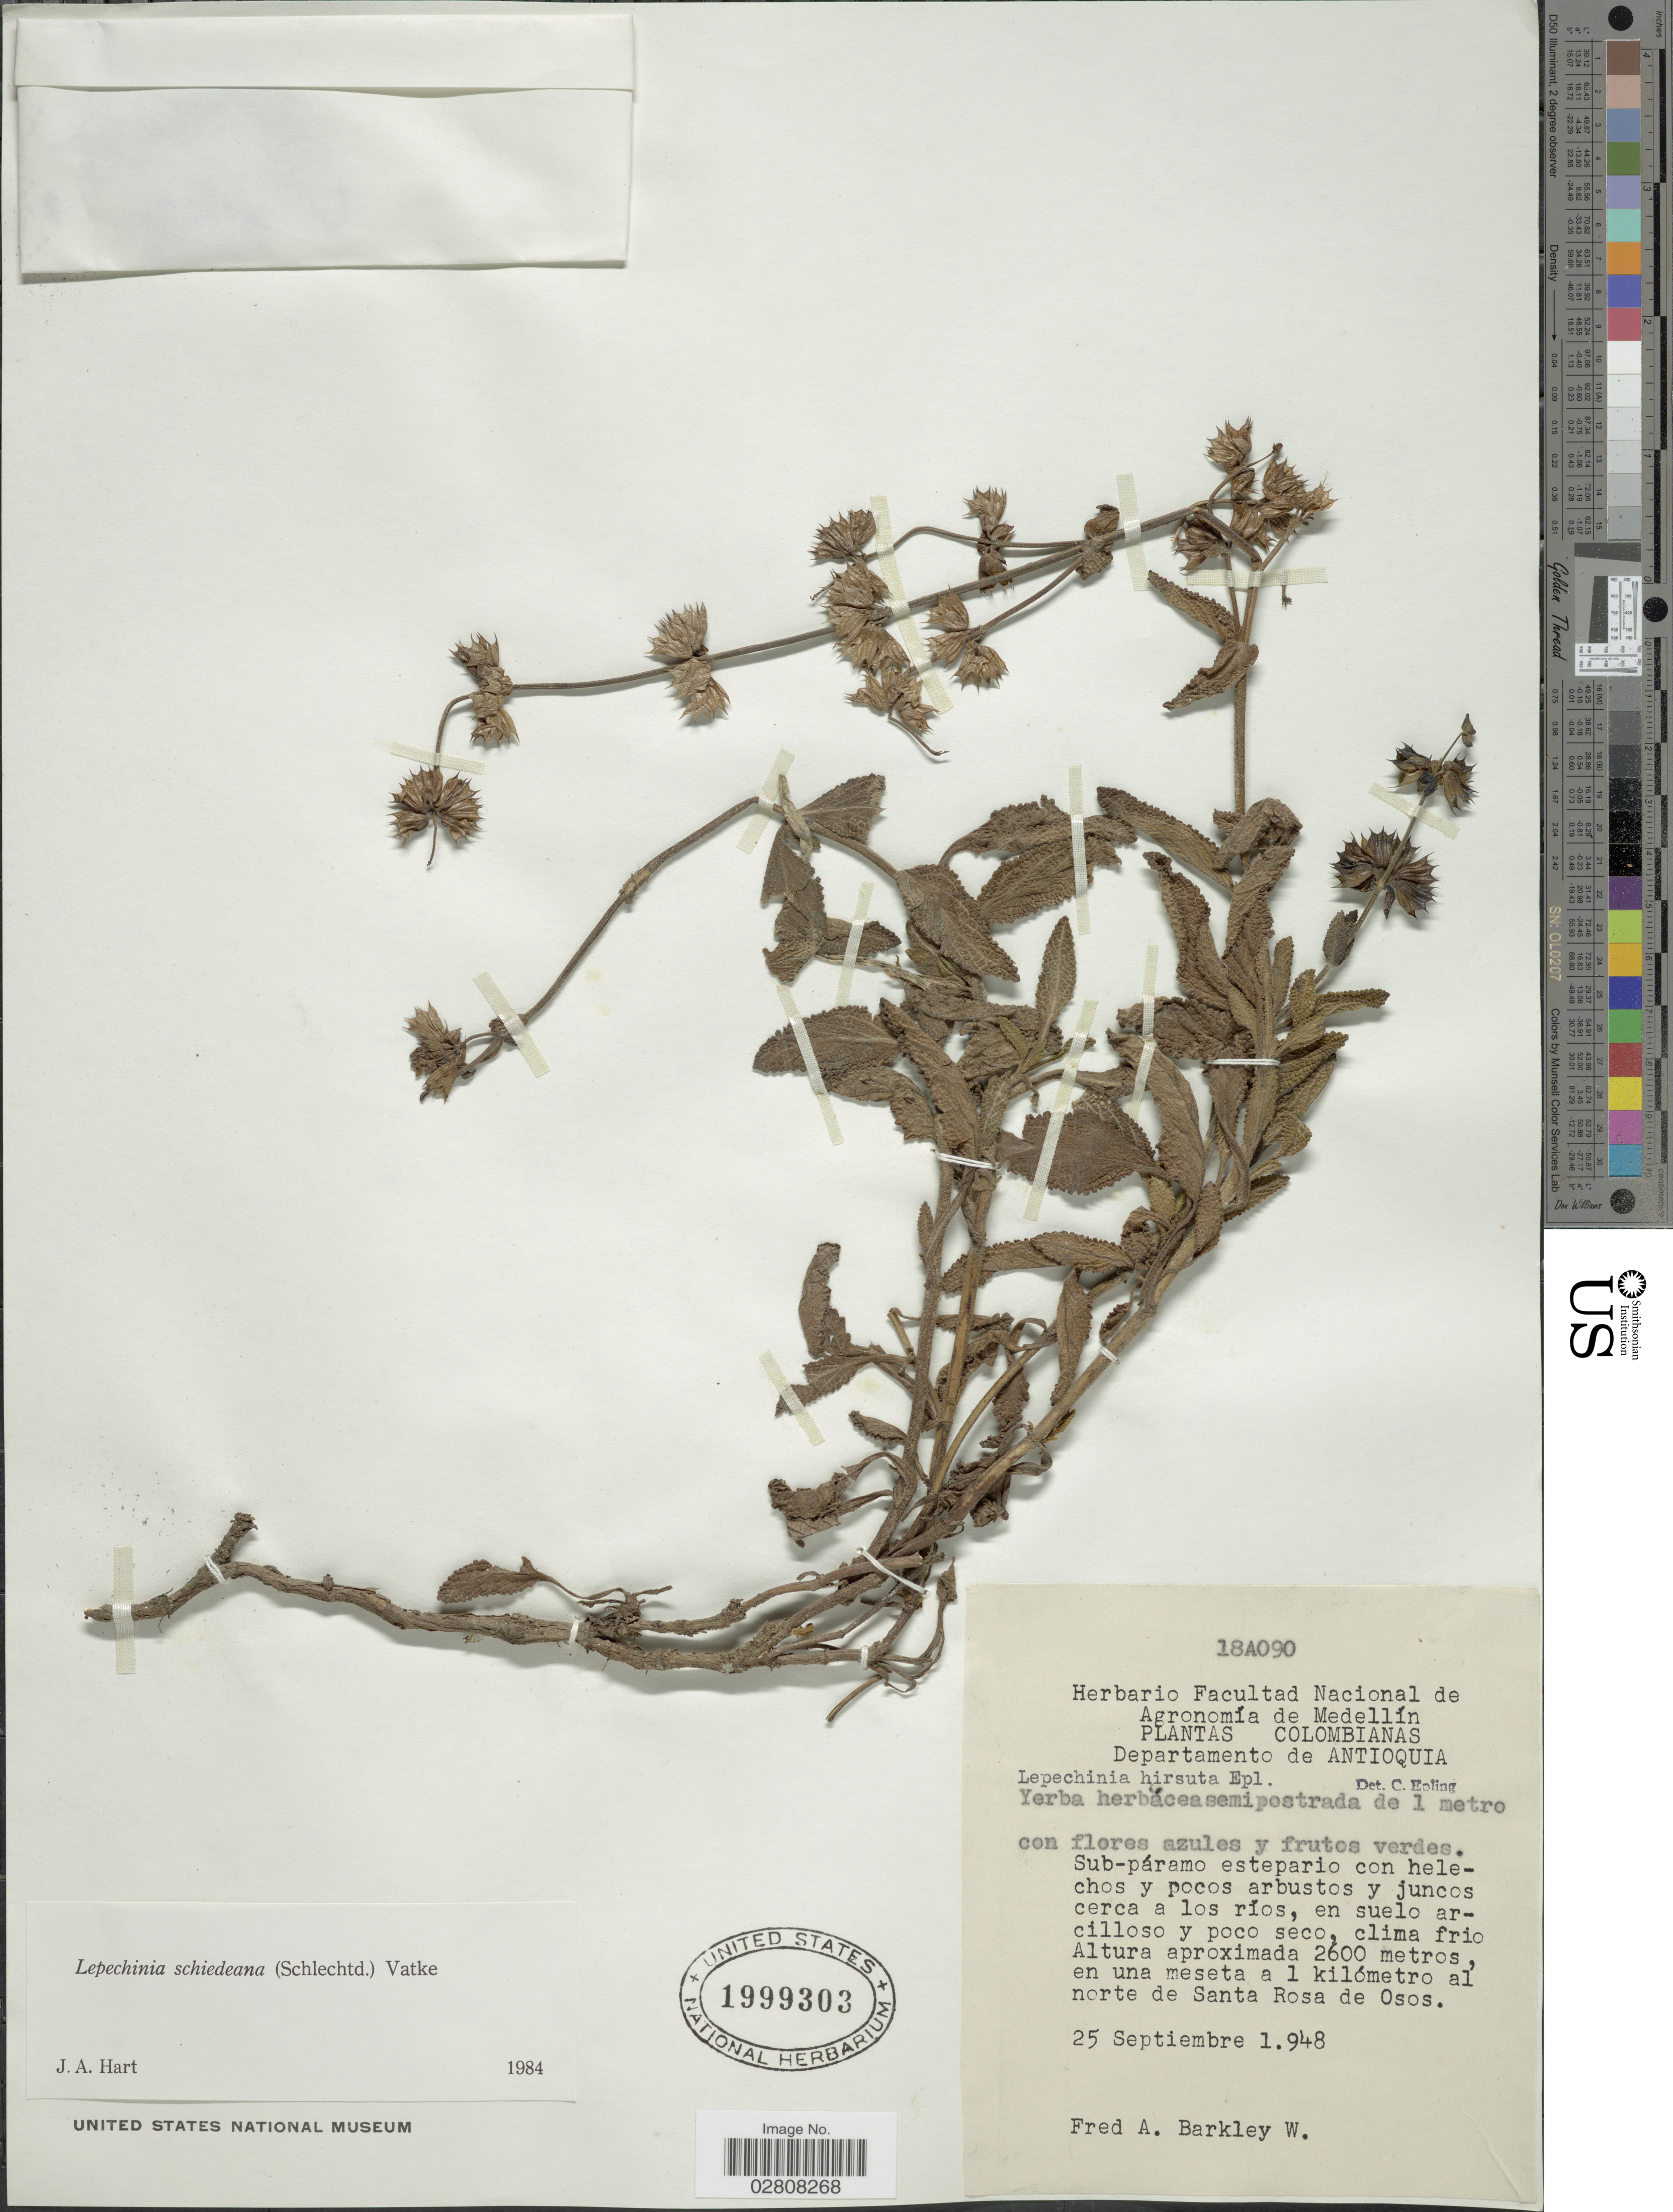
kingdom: Plantae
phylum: Tracheophyta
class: Magnoliopsida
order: Lamiales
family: Lamiaceae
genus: Lepechinia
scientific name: Lepechinia schiedeana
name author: (Schltdl.) Vatke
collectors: F. A. Barkley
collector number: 18A090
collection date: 1948-09-25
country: Colombia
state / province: Antioquia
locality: Departamento de Antioquia. En una meseta a 1 kilómetro al norte de Santa Rosa de Osos.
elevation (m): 2600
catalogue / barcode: US 1999303